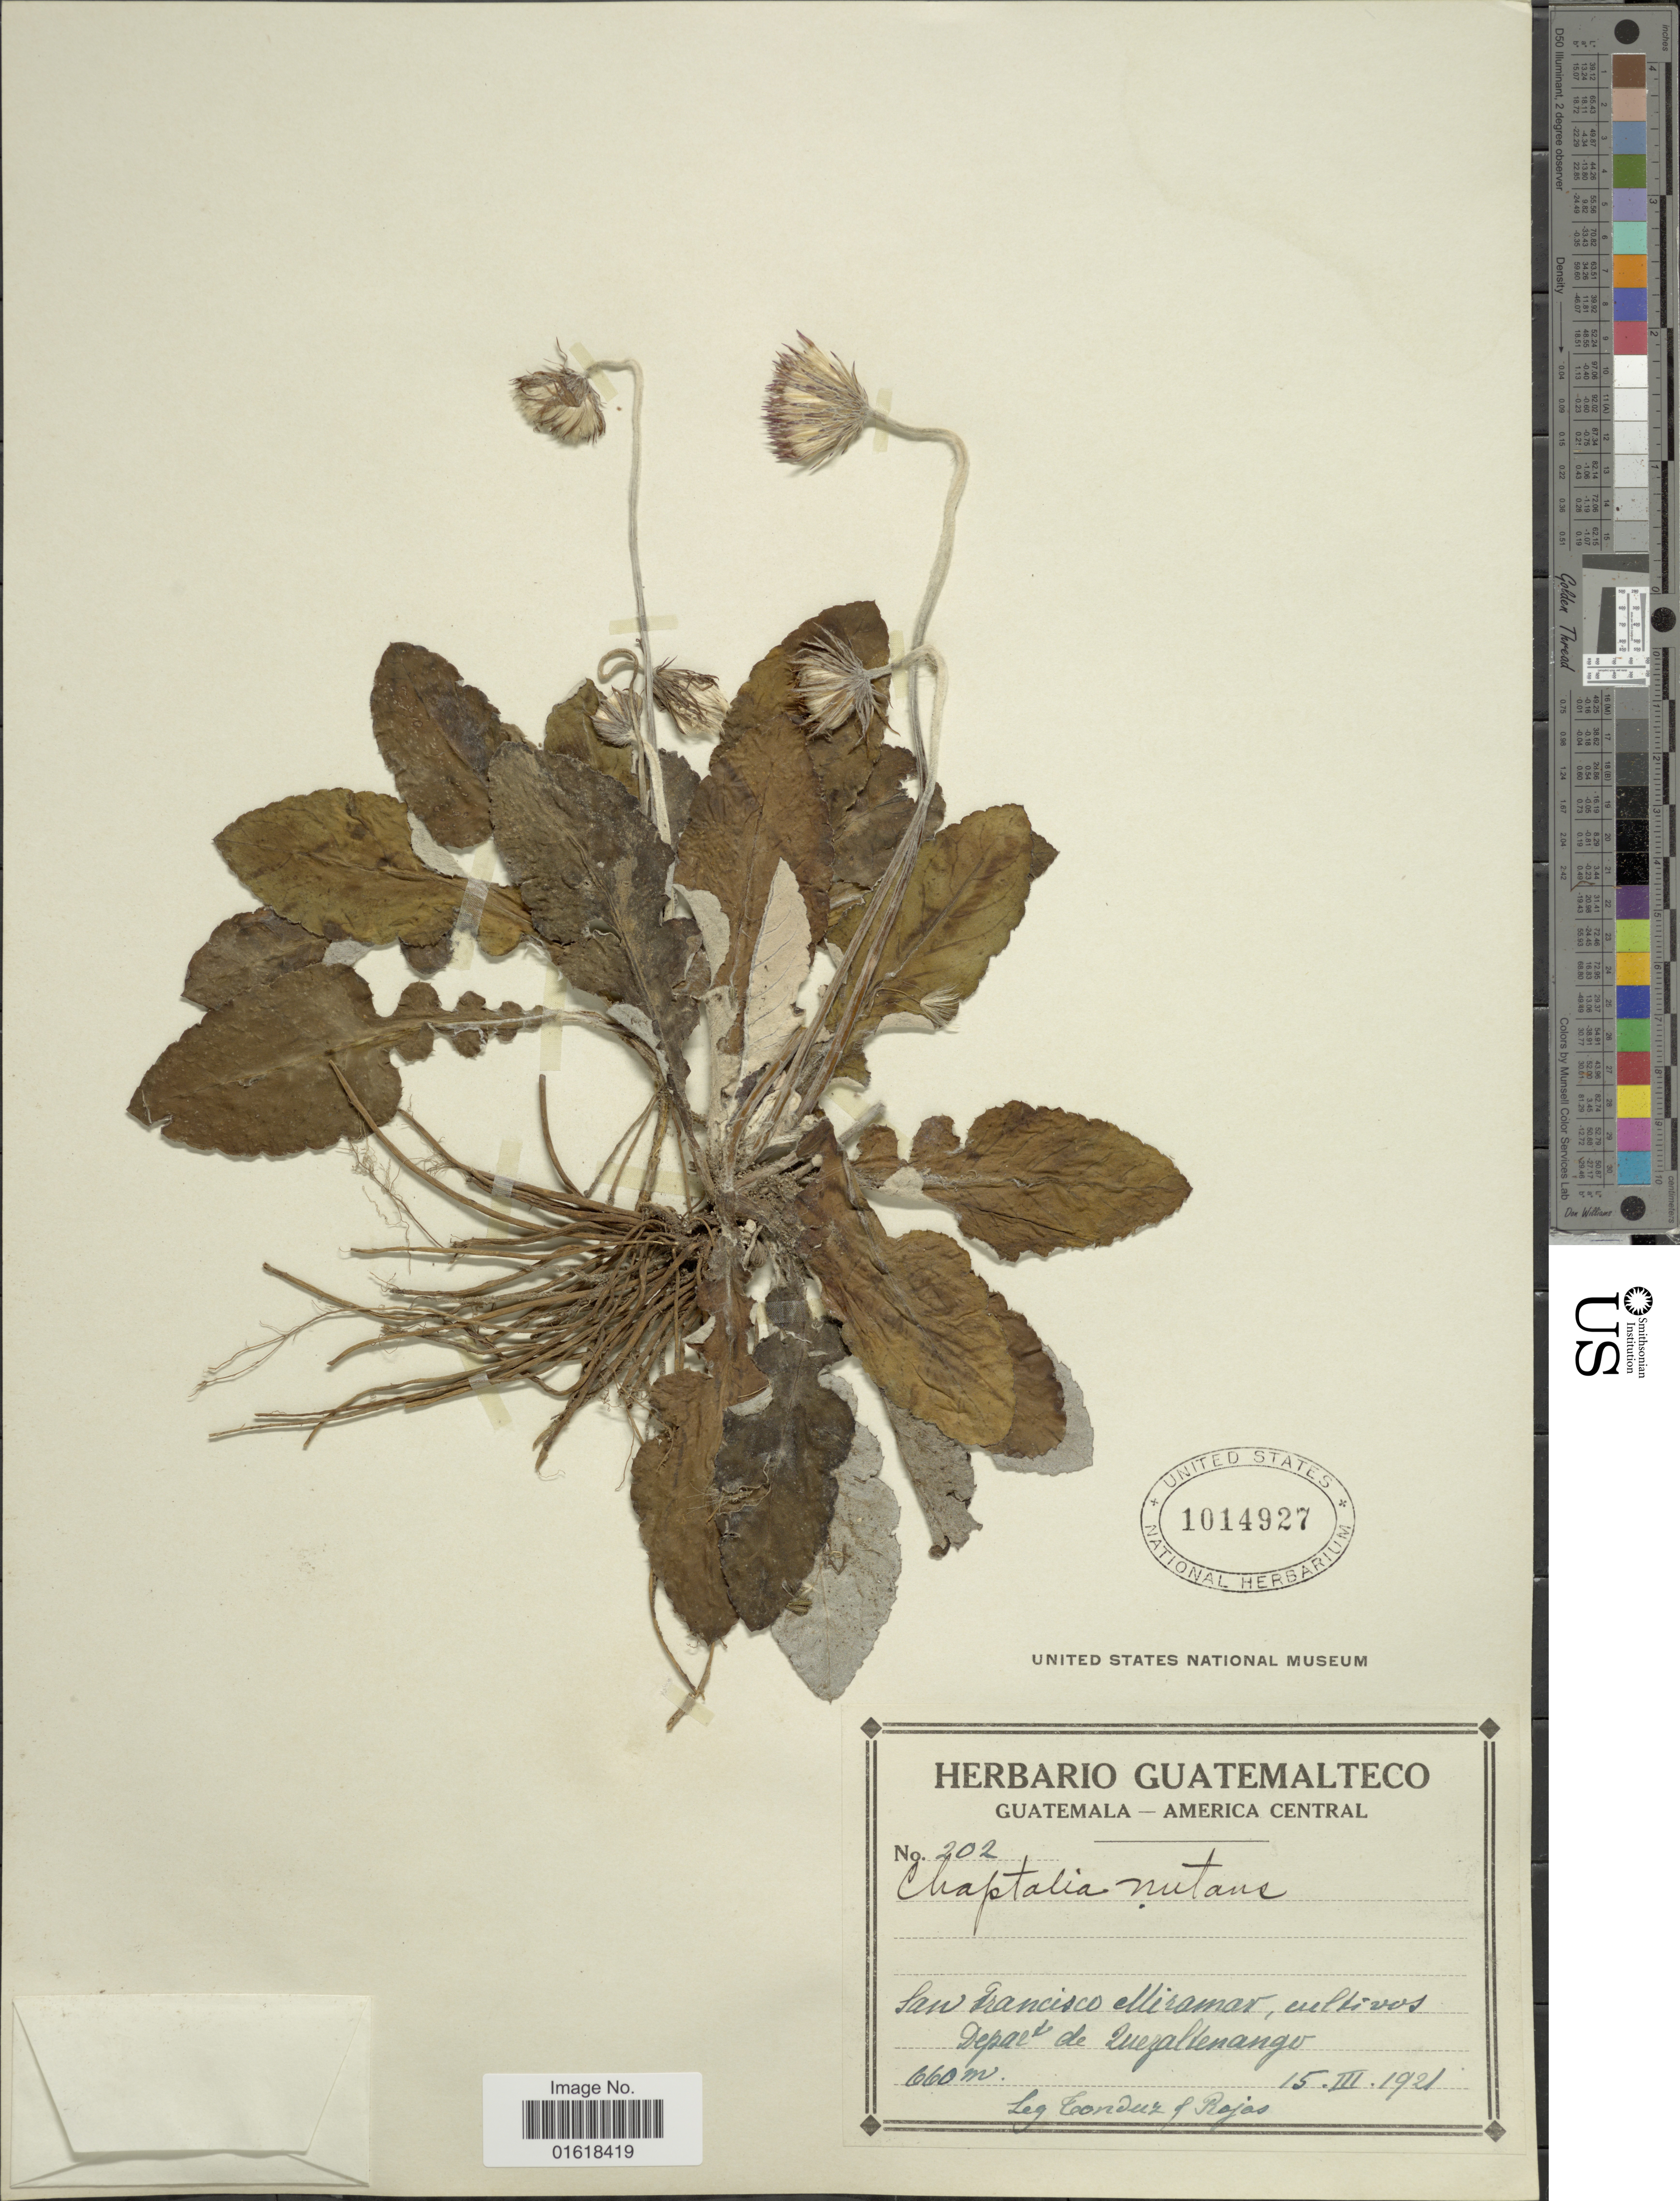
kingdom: Plantae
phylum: Tracheophyta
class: Magnoliopsida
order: Asterales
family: Asteraceae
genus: Chaptalia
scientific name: Chaptalia nutans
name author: (L.) Pol.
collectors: A. Tonduz & Rojas, --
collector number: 202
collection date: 1921-03-15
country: Guatemala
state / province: Quetzaltenango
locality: San Francisco elliramar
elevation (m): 660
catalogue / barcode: US 1014927